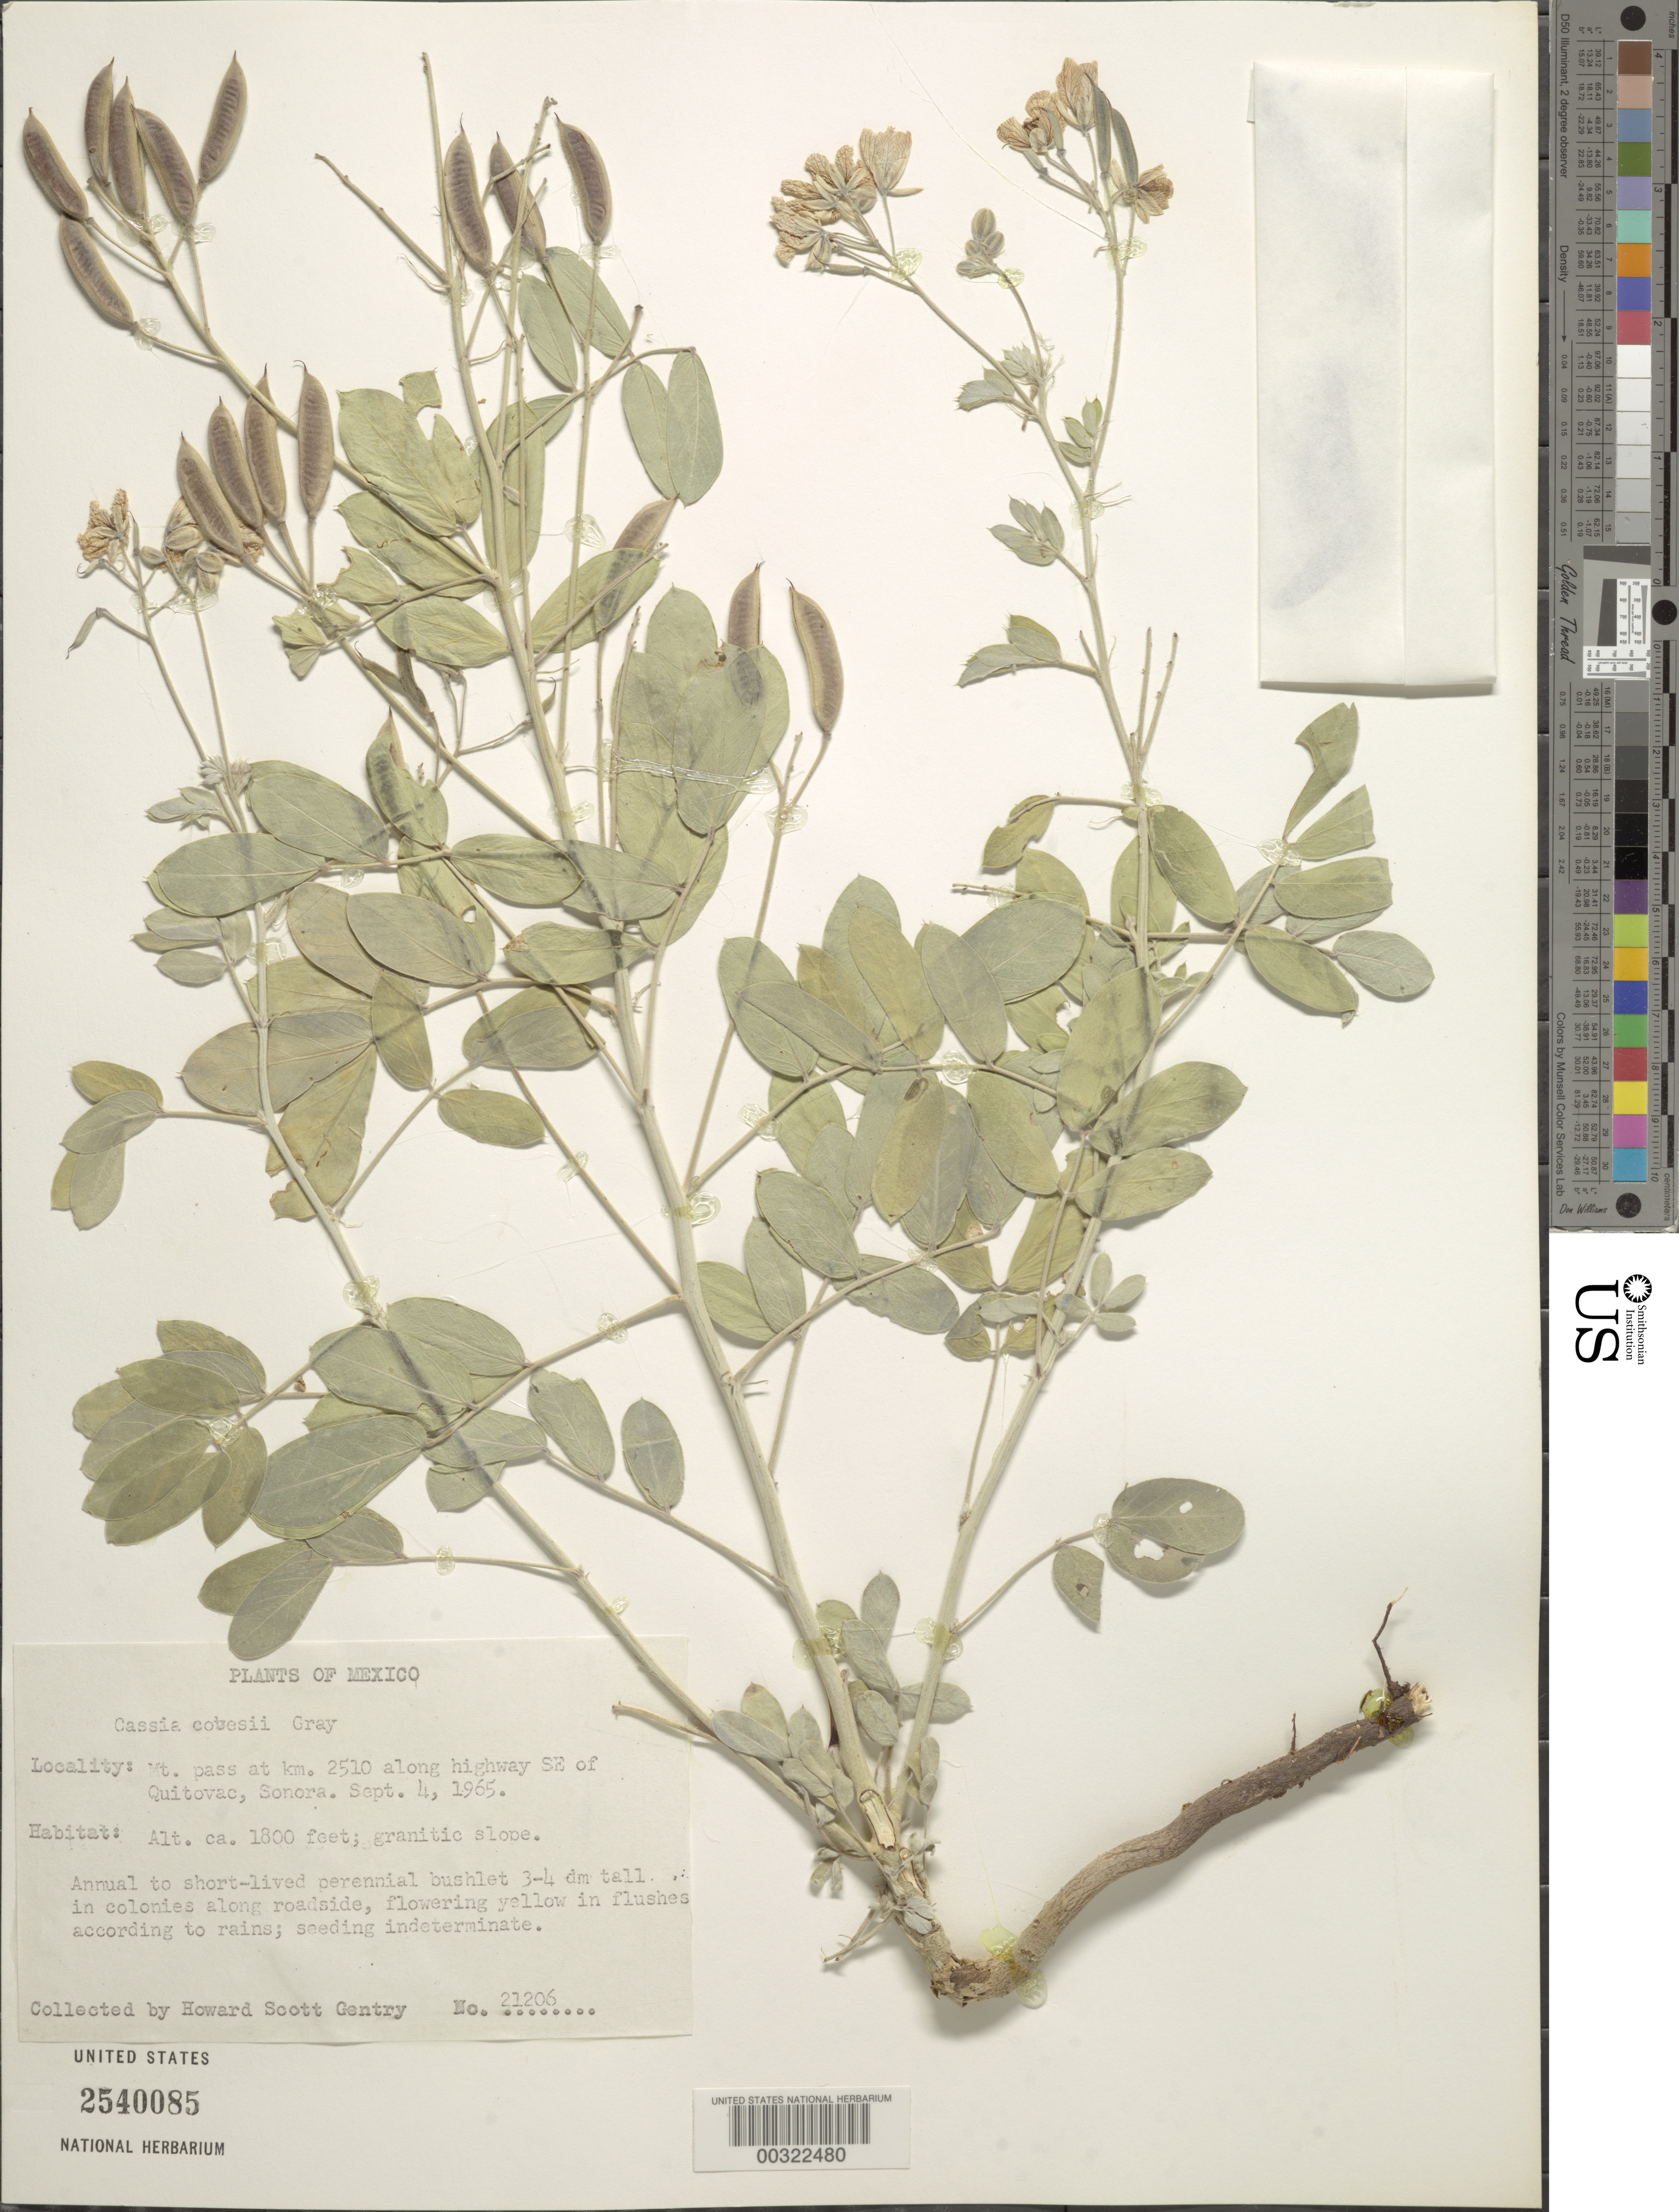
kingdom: Plantae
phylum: Tracheophyta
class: Magnoliopsida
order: Fabales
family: Fabaceae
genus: Senna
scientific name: Senna covesii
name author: (A. Gray) H.S. Irwin & Barneby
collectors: H. S. Gentry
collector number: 21206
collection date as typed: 04 Sep 1965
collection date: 1965-09-04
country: Mexico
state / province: Sonora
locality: Mt. pass at km 2510 along highway SE of quitovac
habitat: Granitic slope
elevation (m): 549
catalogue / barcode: US 2540085